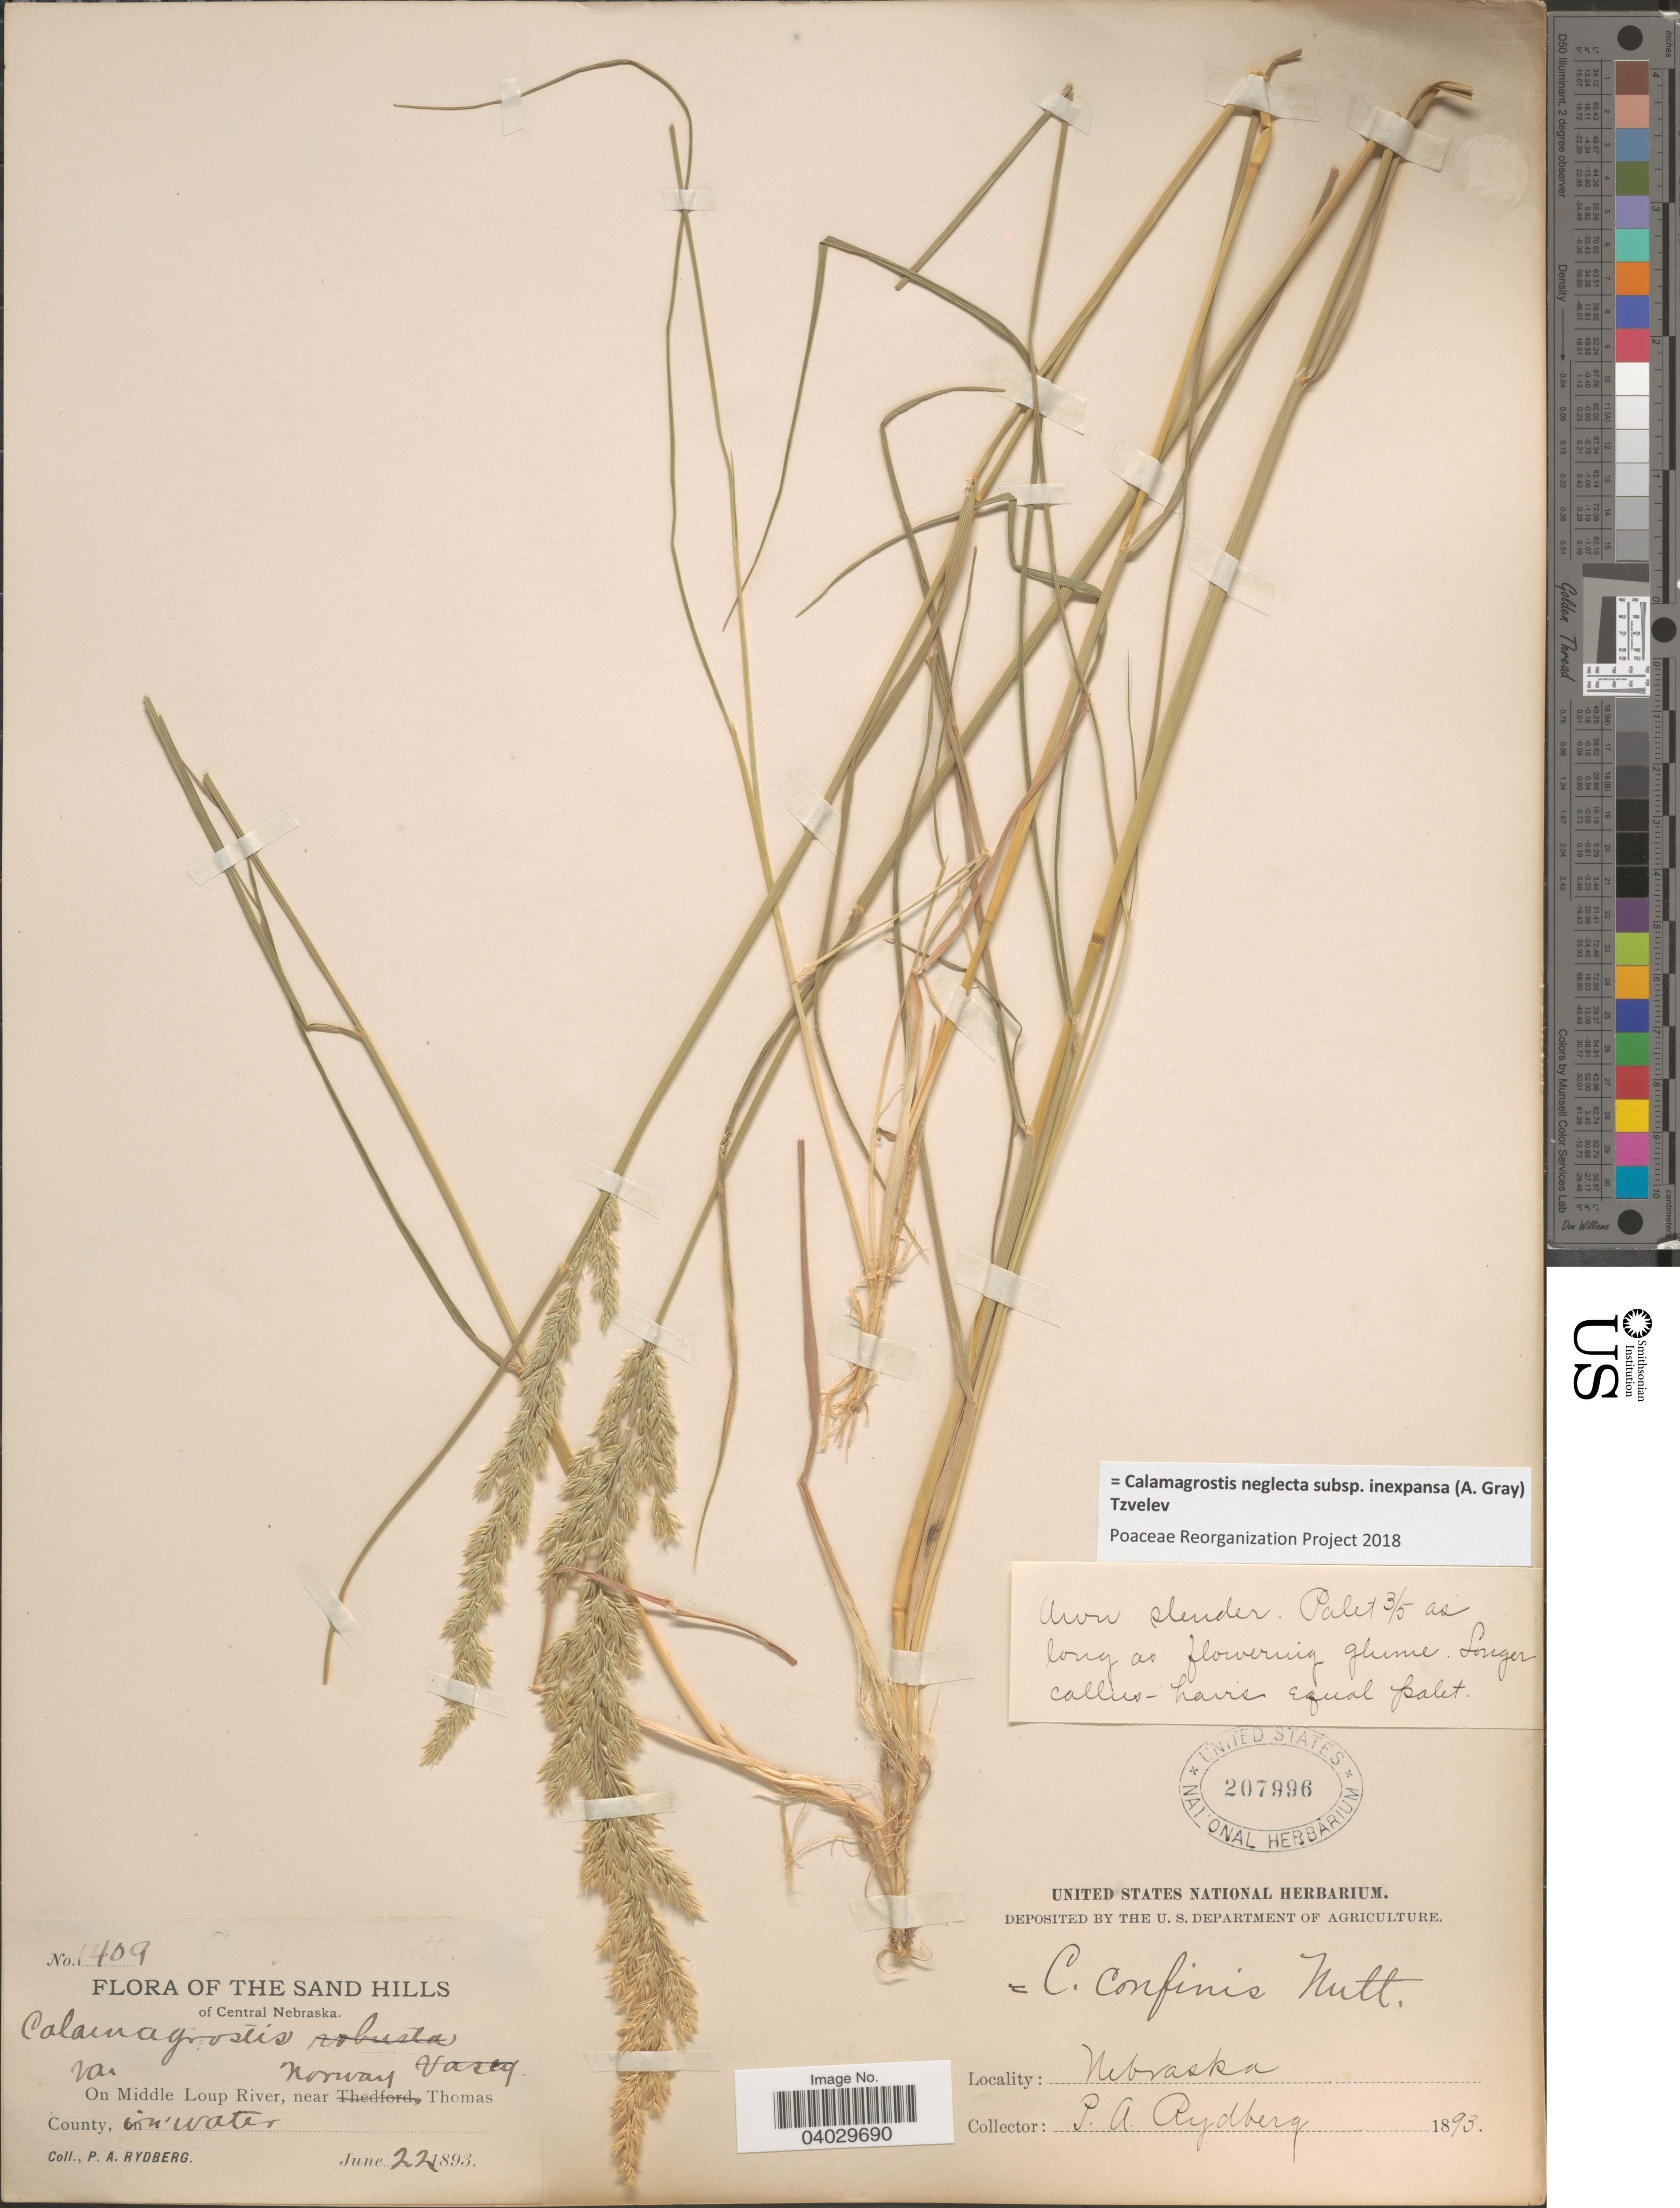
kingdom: Plantae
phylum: Tracheophyta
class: Liliopsida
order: Poales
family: Poaceae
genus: Calamagrostis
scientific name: Calamagrostis neglecta subsp. inexpansa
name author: (A. Gray) Tzvelev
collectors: P. A. Rydberg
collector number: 1409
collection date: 1893-06-22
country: United States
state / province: Nebraska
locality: The Sand Hills of Central Nebraska. On Middle Loup River, near Thomas County.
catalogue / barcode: US 207996